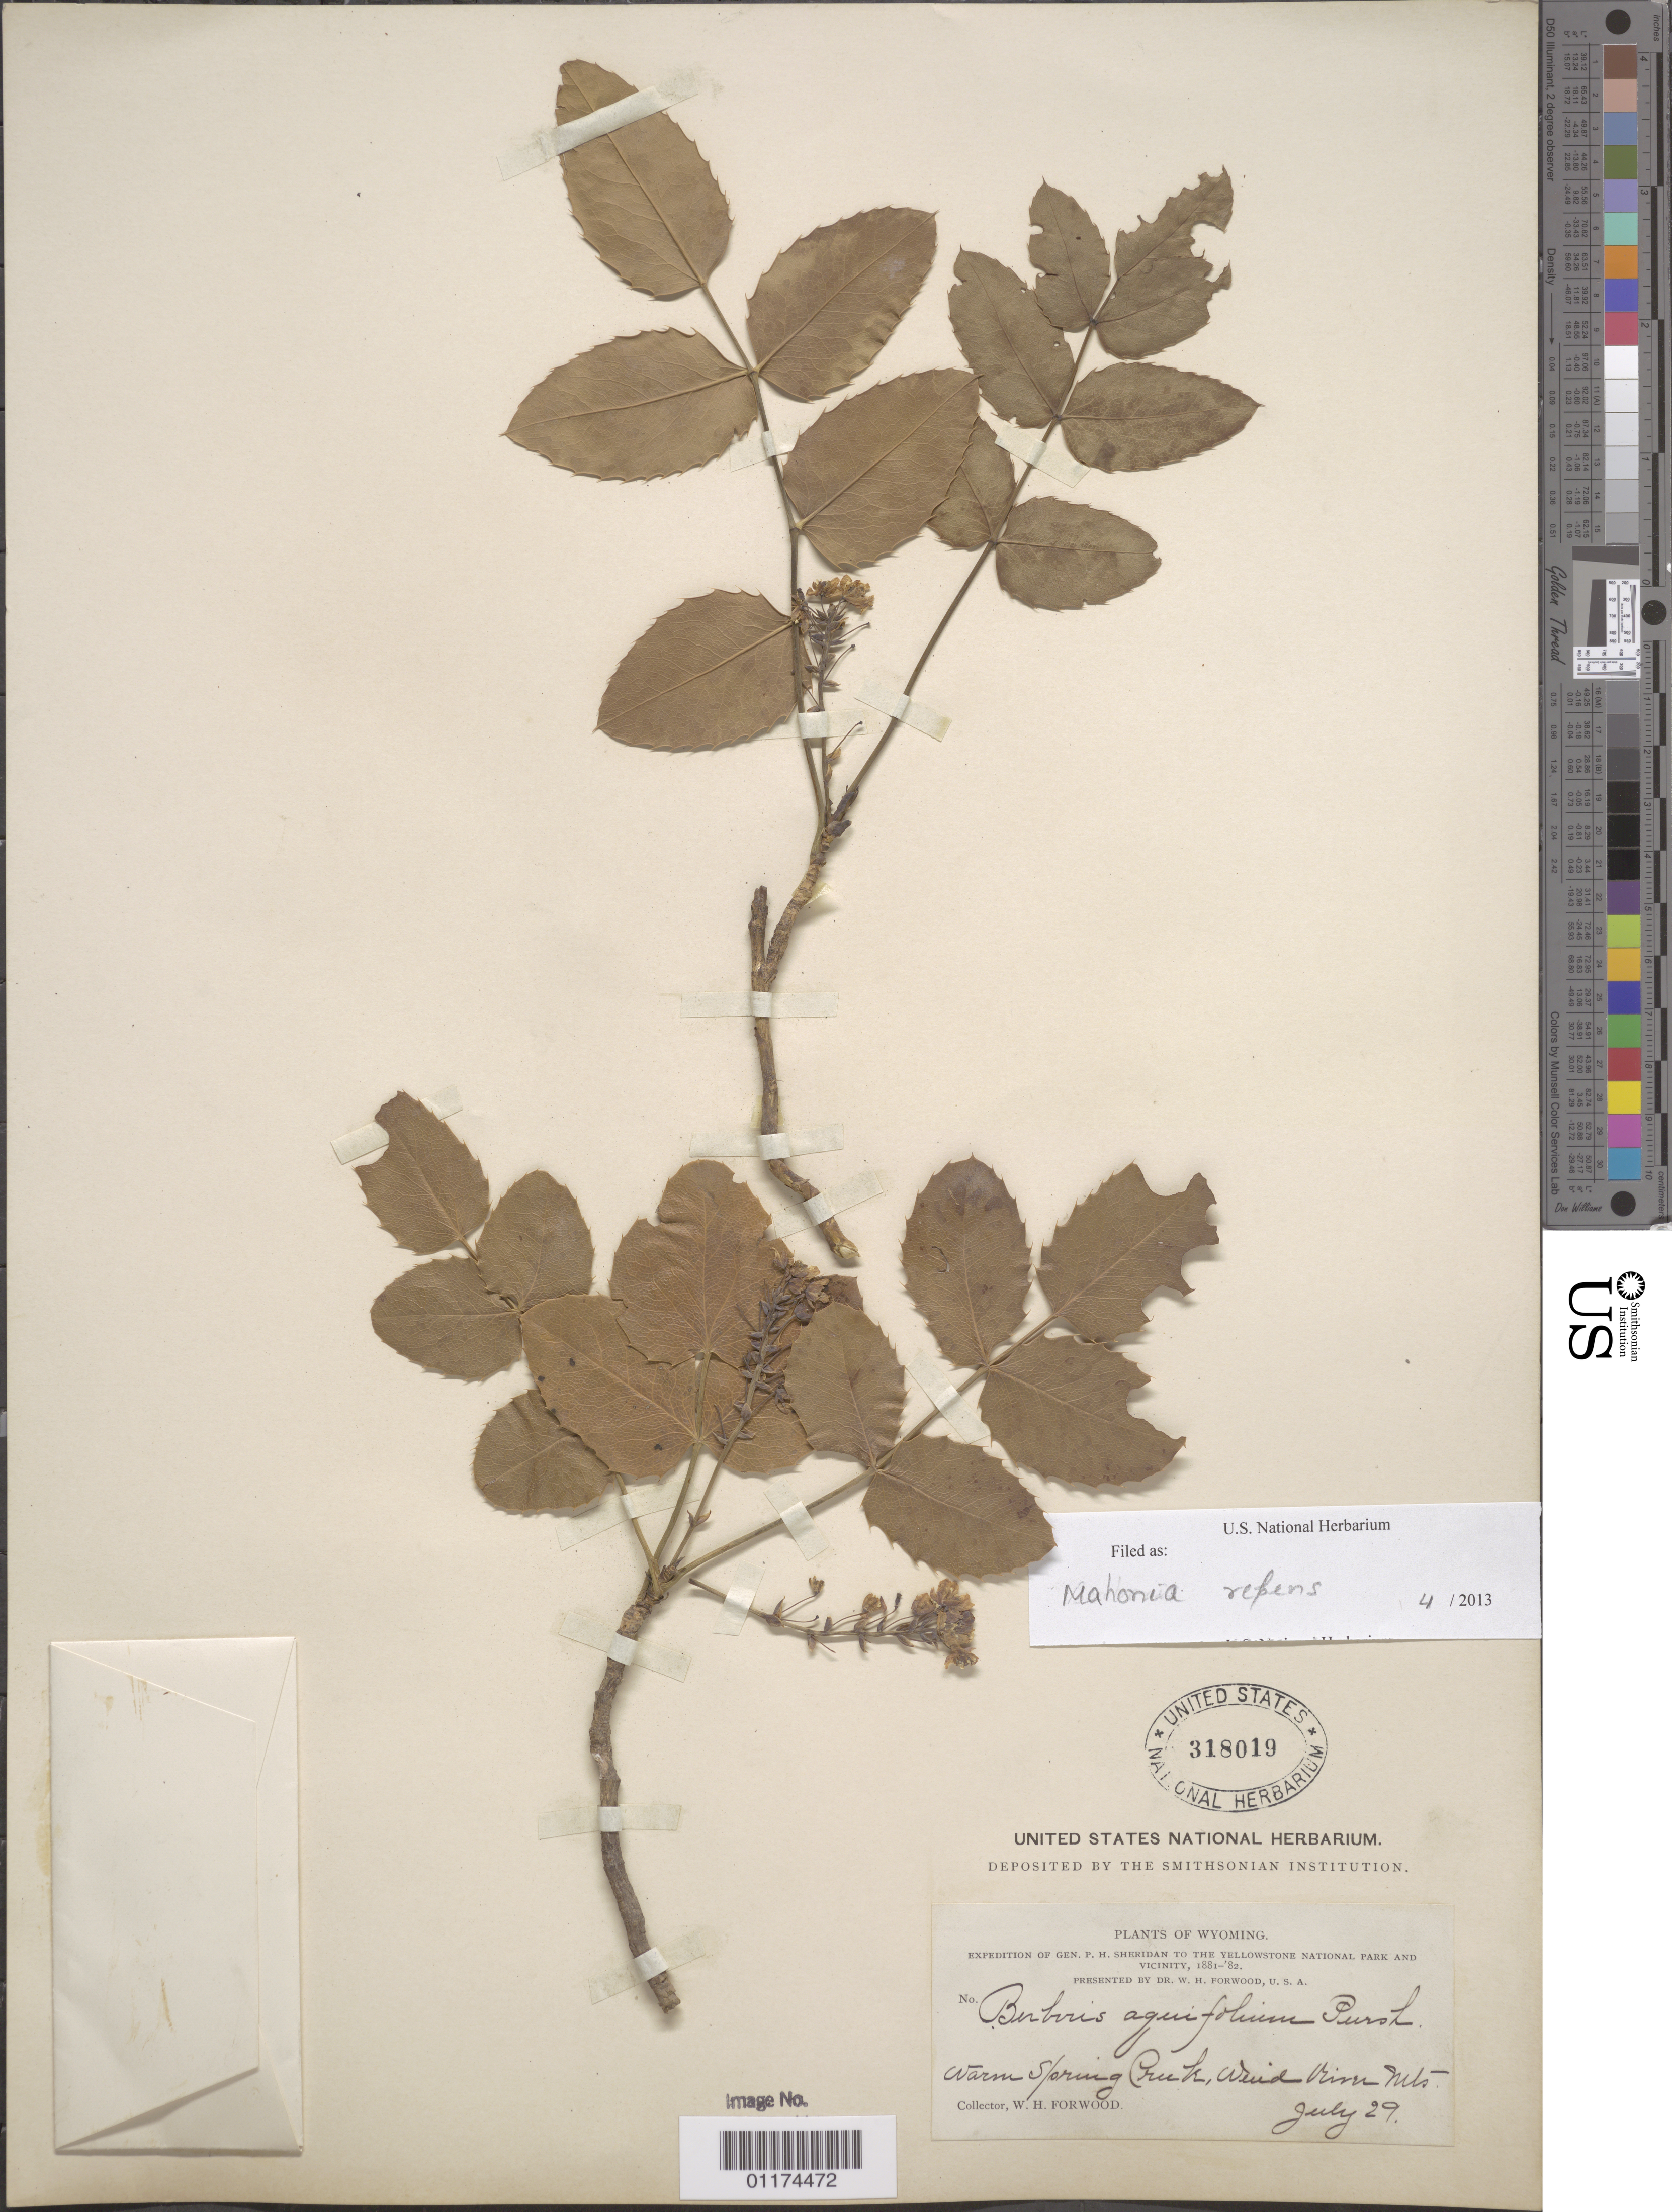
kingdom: Plantae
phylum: Tracheophyta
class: Magnoliopsida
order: Ranunculales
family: Berberidaceae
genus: Mahonia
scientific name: Mahonia repens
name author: (Lindl.) G. Don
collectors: W. Forwood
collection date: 1881-07-29 or 1882-07-29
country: United States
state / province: Wyoming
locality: Warm Spring Creek, Wind River Mts.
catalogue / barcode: US 318019